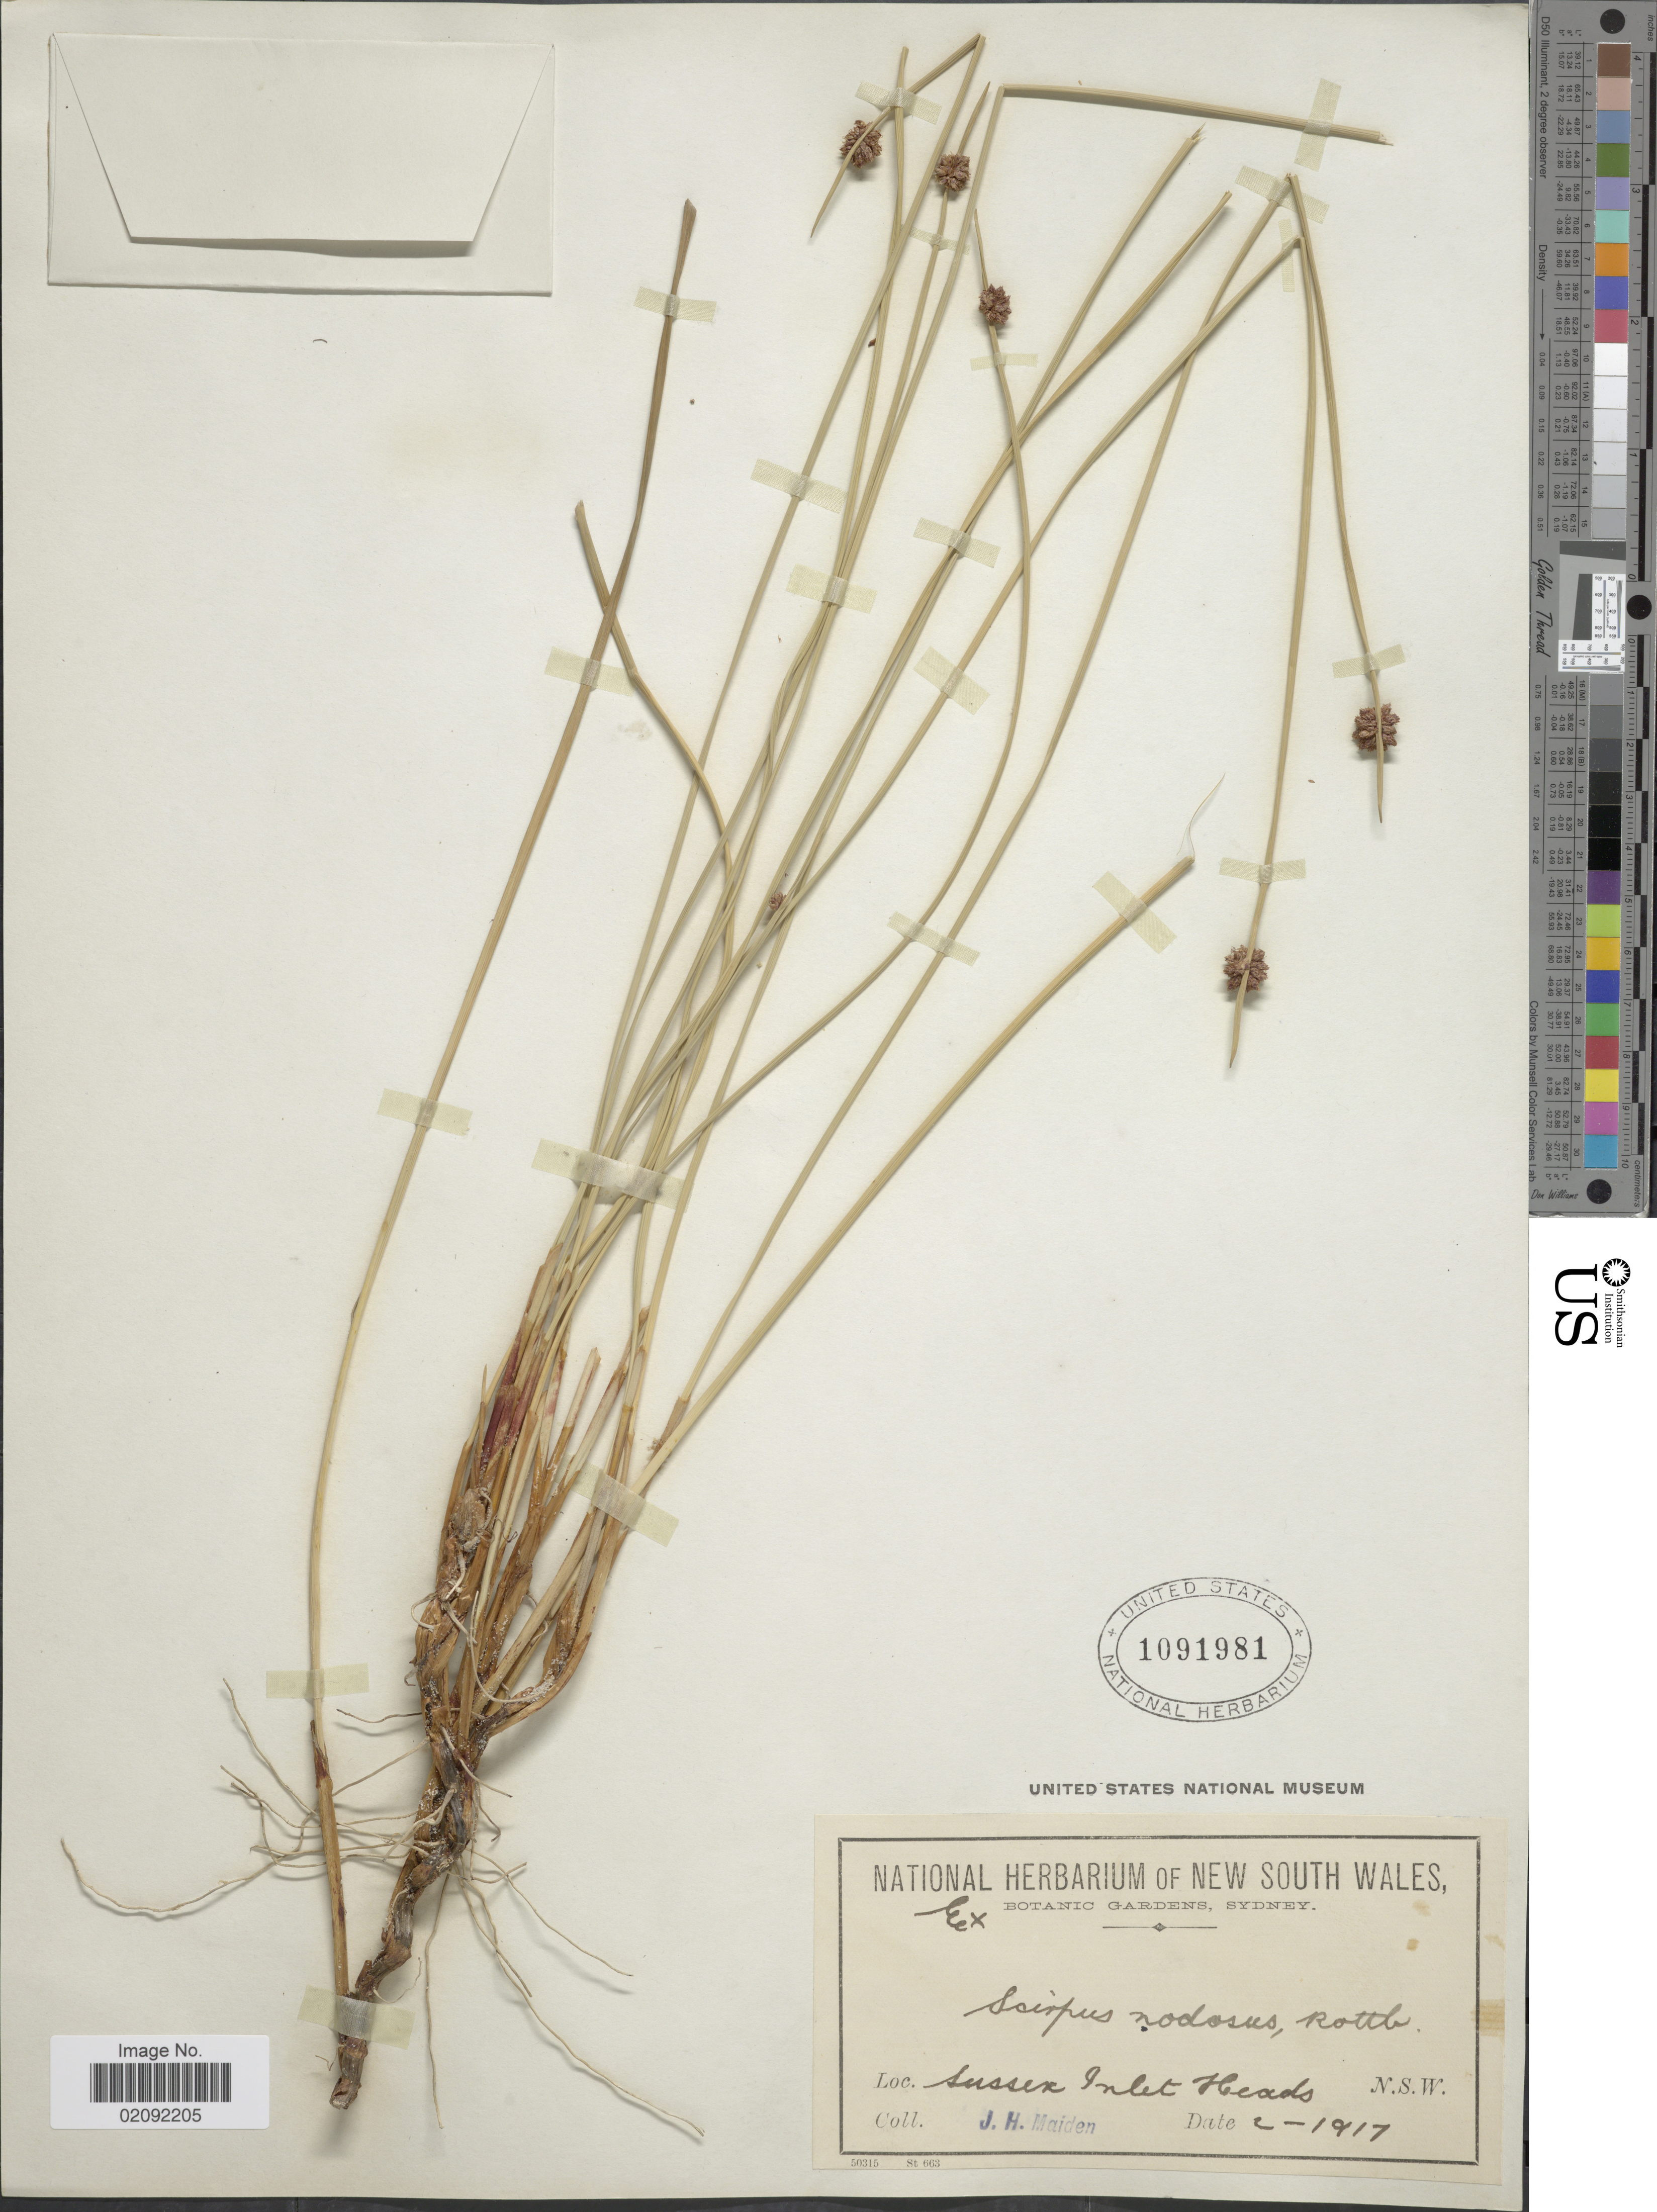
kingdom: Plantae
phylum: Tracheophyta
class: Liliopsida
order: Poales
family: Cyperaceae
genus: Ficinia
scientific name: Ficinia nodosa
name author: (Rottb.) Goetgh. et al.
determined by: Strong, M. T., (US), Smithsonian Institution - National Museum of Natural History (UNITED STATES)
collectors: J. Maiden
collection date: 1917-02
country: Australia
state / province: New South Wales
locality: Sussex Inlet Head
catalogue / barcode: US 1091981